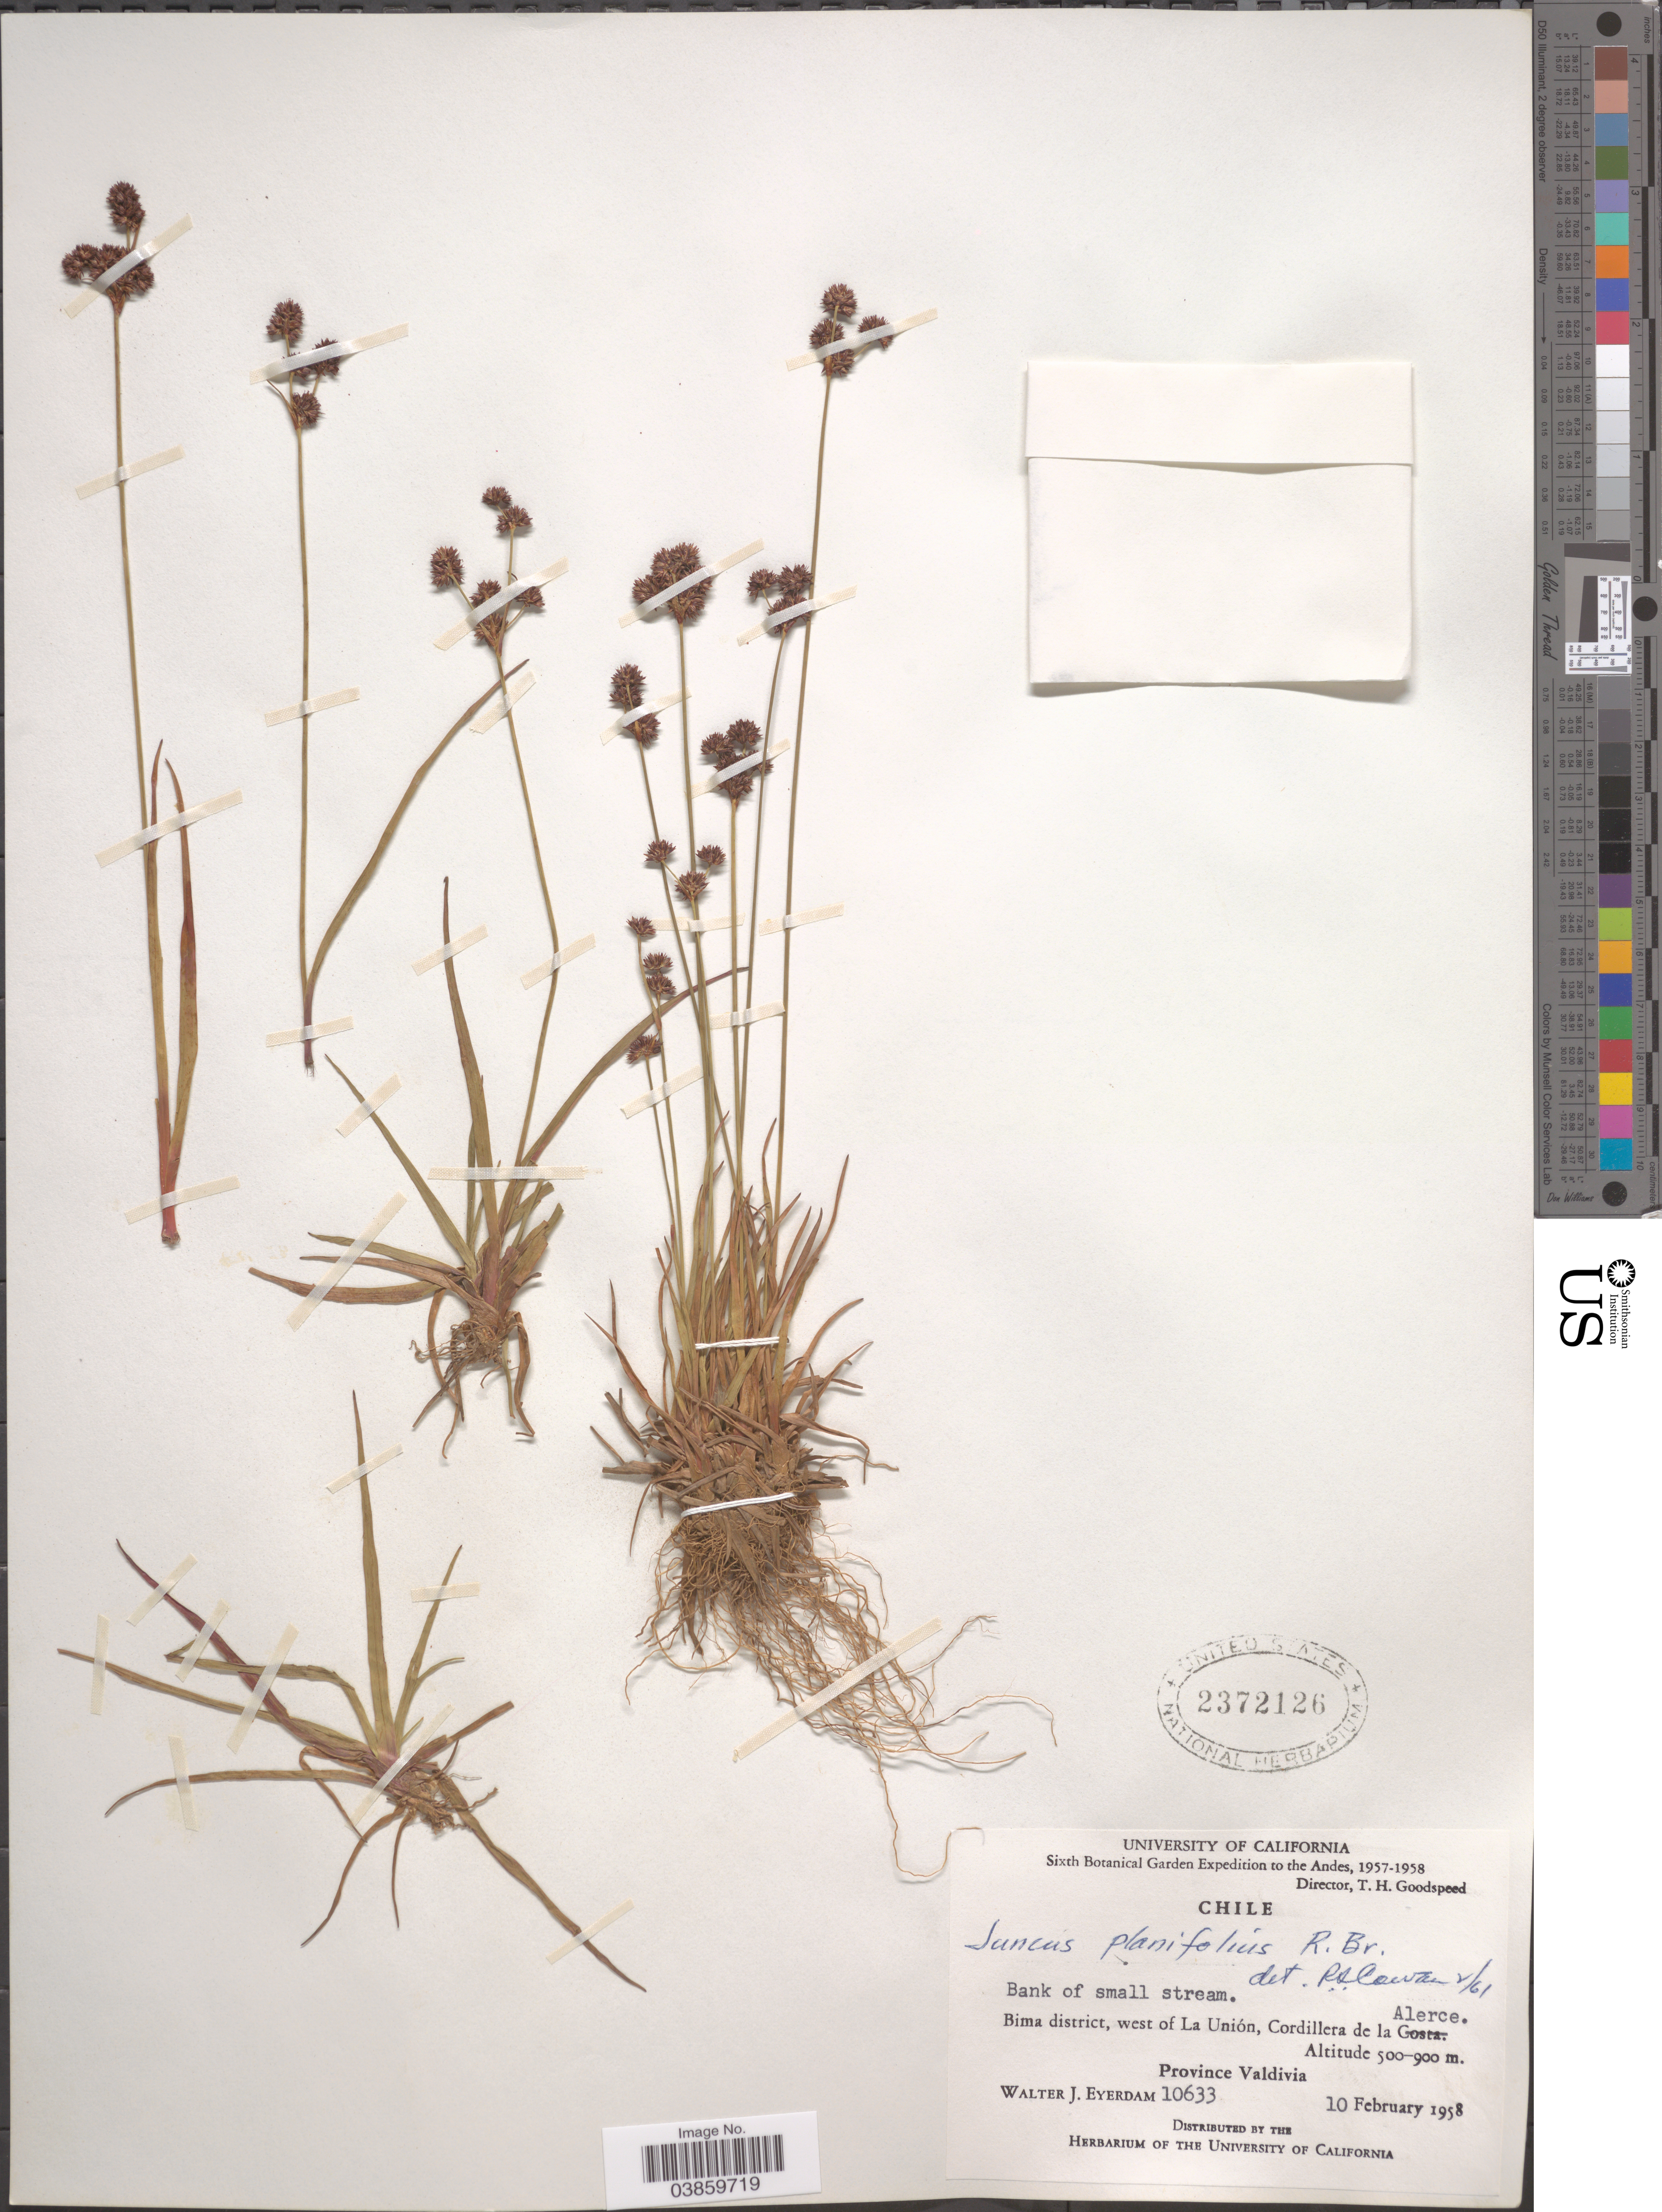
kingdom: Plantae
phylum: Tracheophyta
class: Liliopsida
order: Poales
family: Juncaceae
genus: Juncus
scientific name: Juncus planifolius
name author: R. Br.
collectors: W. J. Eyerdam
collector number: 10633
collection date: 1958-02-10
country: Chile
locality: The Andes. Bima district, west of La Unión, Cordillera de la Alerce. Province Valdivia.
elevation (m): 500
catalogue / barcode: US 2372126